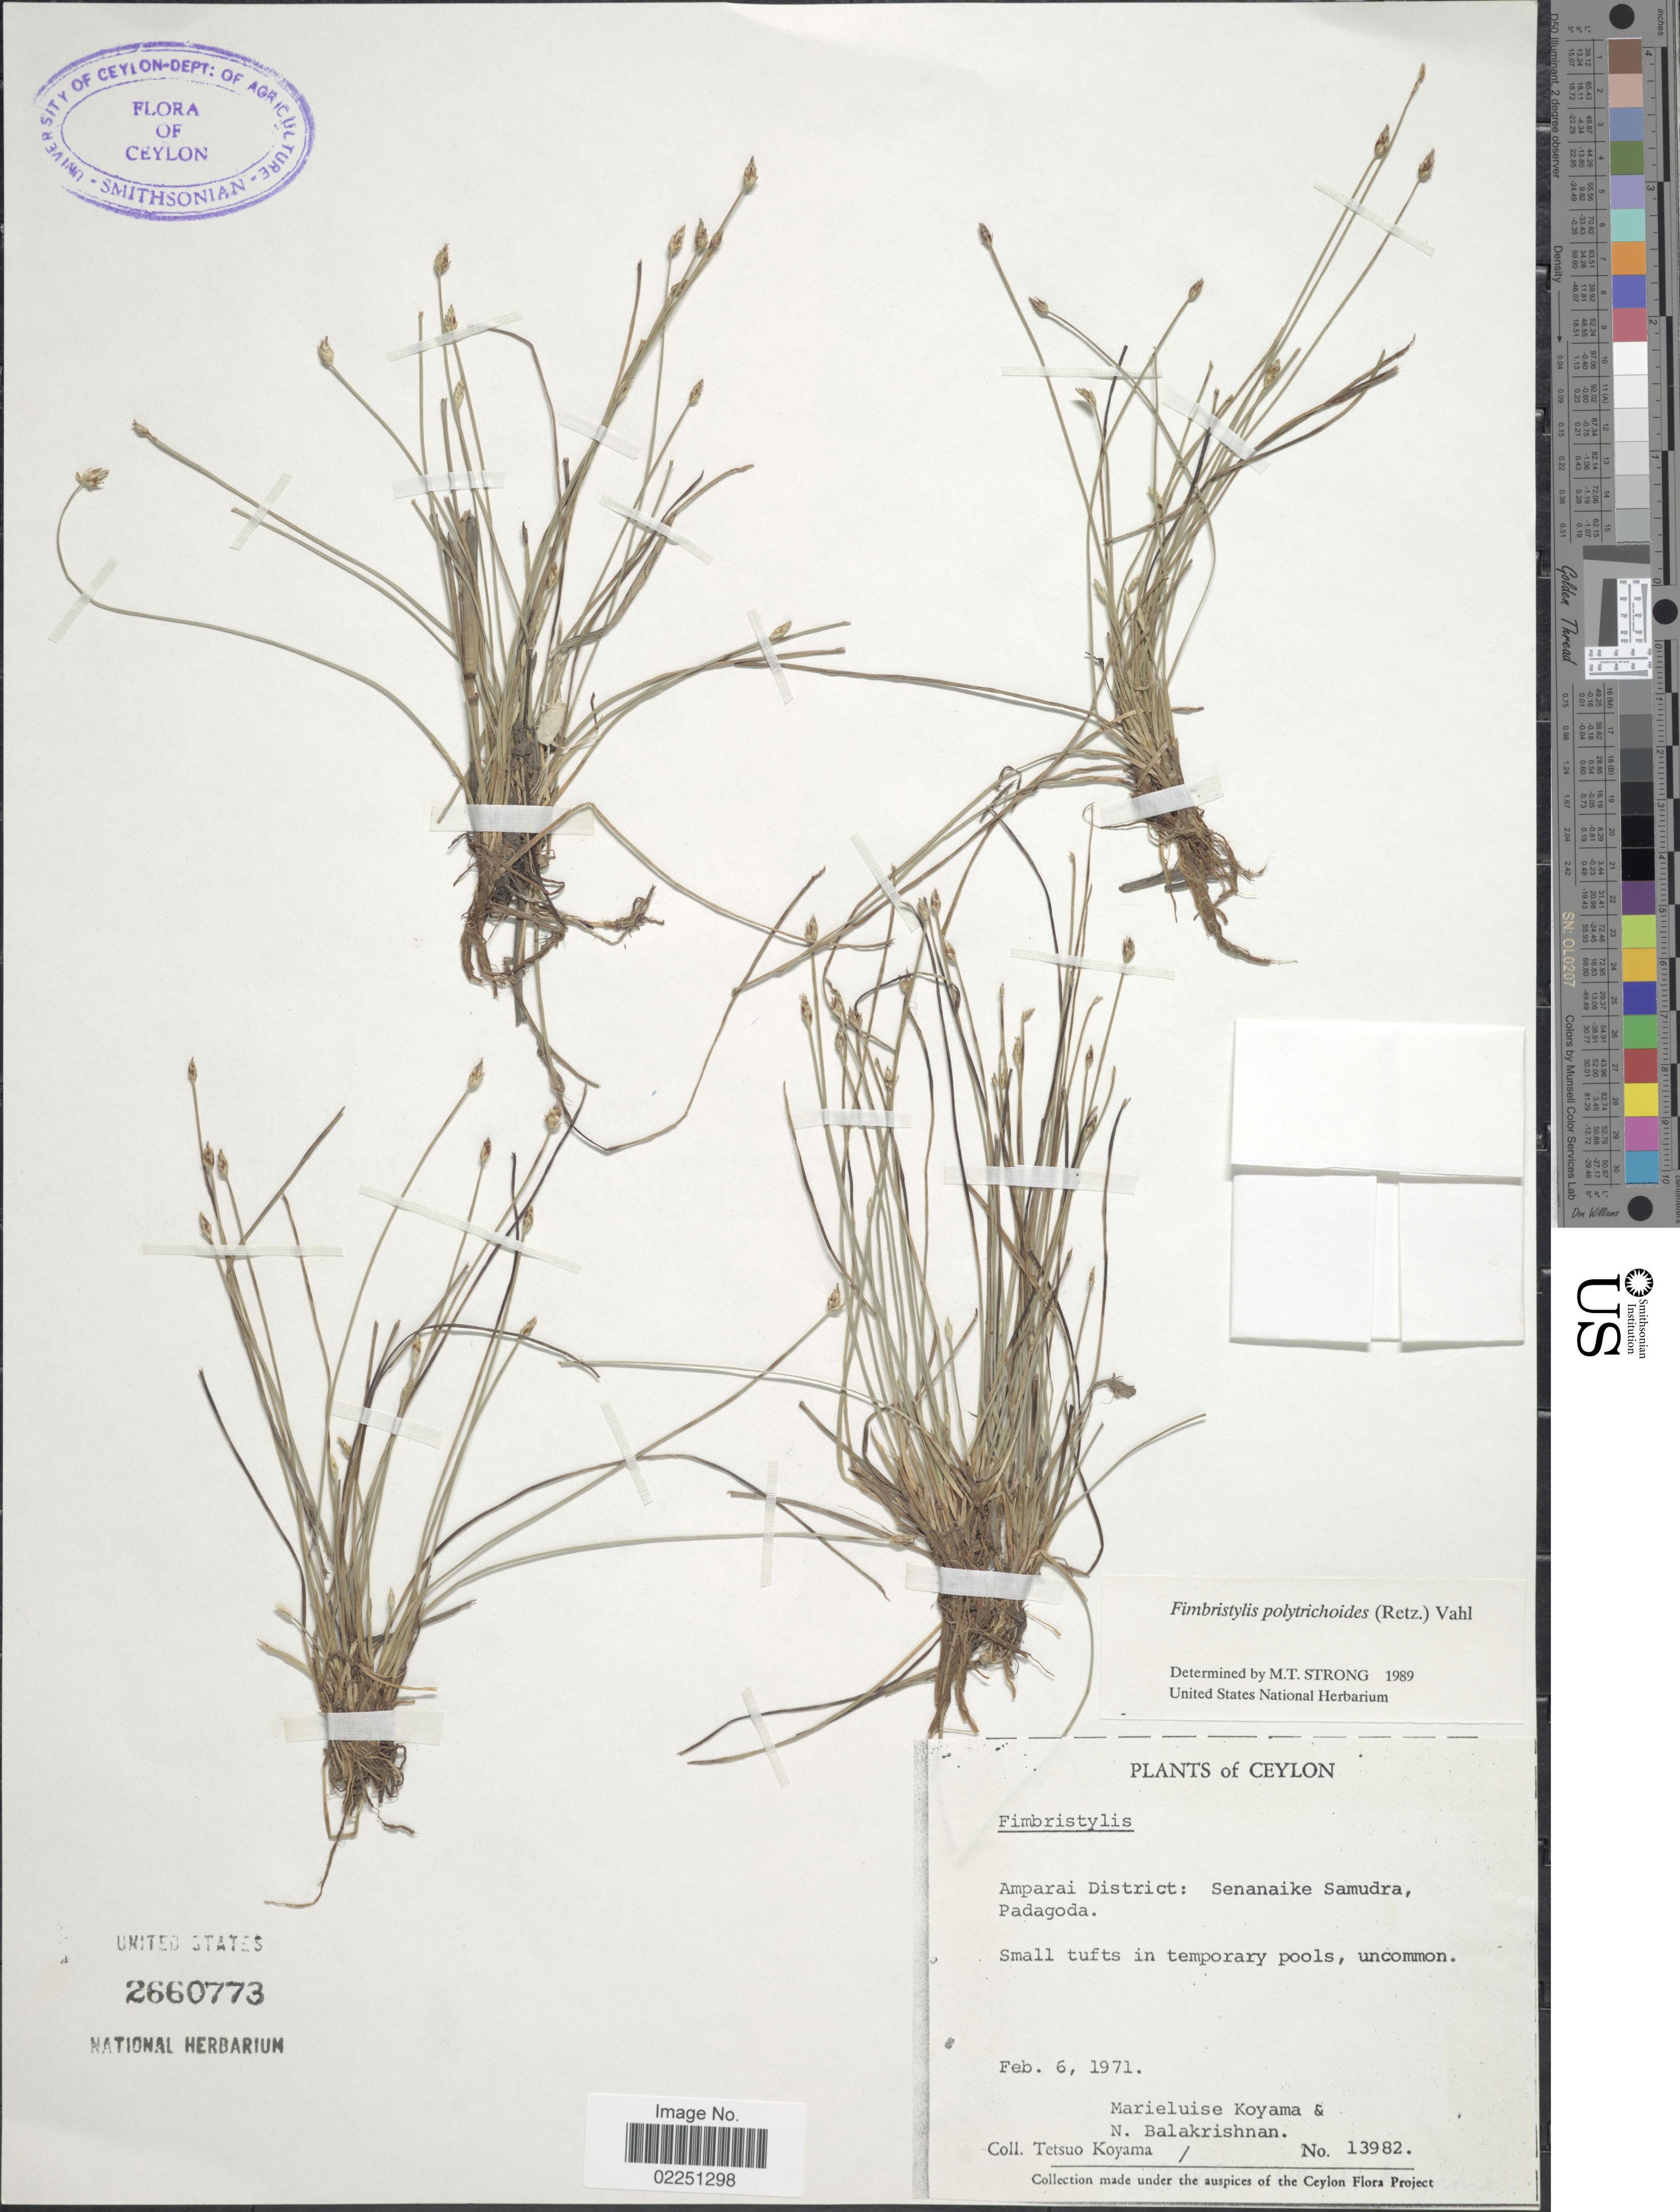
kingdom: Plantae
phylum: Tracheophyta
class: Liliopsida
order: Poales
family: Cyperaceae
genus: Fimbristylis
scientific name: Fimbristylis polytrichoides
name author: (Retz.) Vahl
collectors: T. Koyama, M. Koyama & N. Balakrishnan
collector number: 13982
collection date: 1971-02-06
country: Sri Lanka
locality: Ceylon. Amparai District: Senanaike Samudra, Padagoda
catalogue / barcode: US 2660773